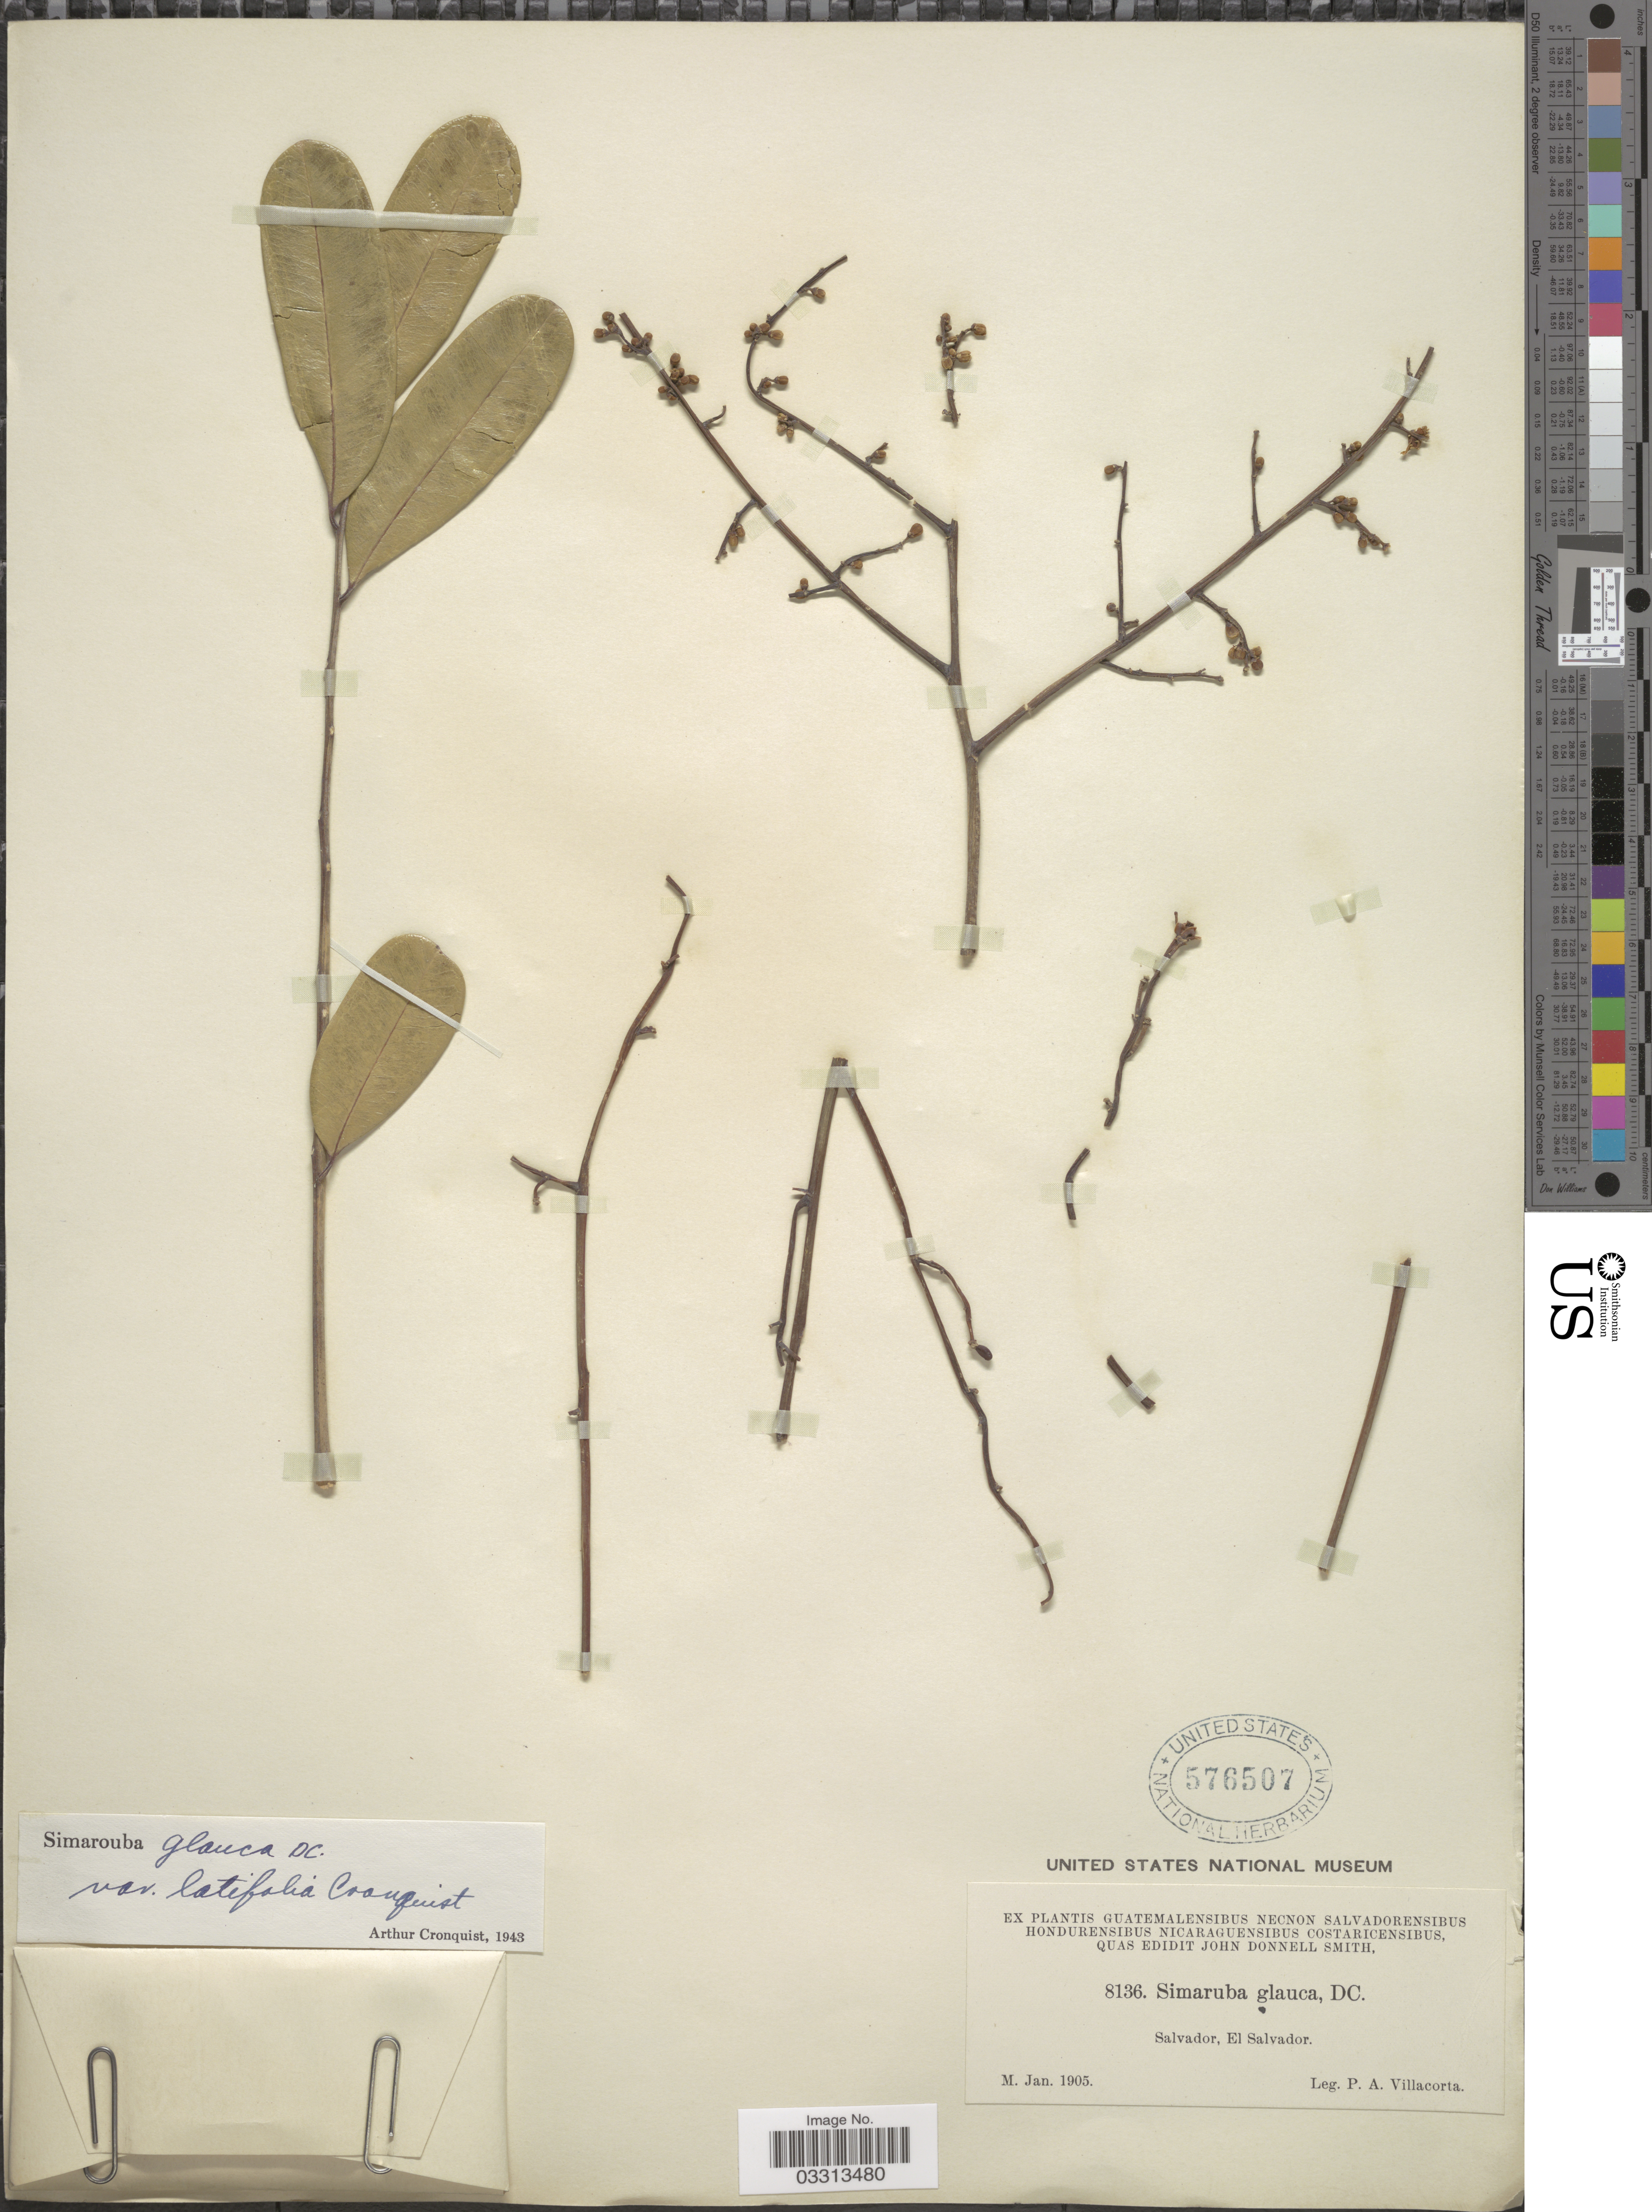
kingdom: Plantae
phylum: Tracheophyta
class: Magnoliopsida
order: Sapindales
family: Simaroubaceae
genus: Simarouba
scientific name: Simarouba glauca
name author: DC.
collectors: P. Villacorta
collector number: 8136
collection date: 1905-01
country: El Salvador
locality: Salvador.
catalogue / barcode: US 576507